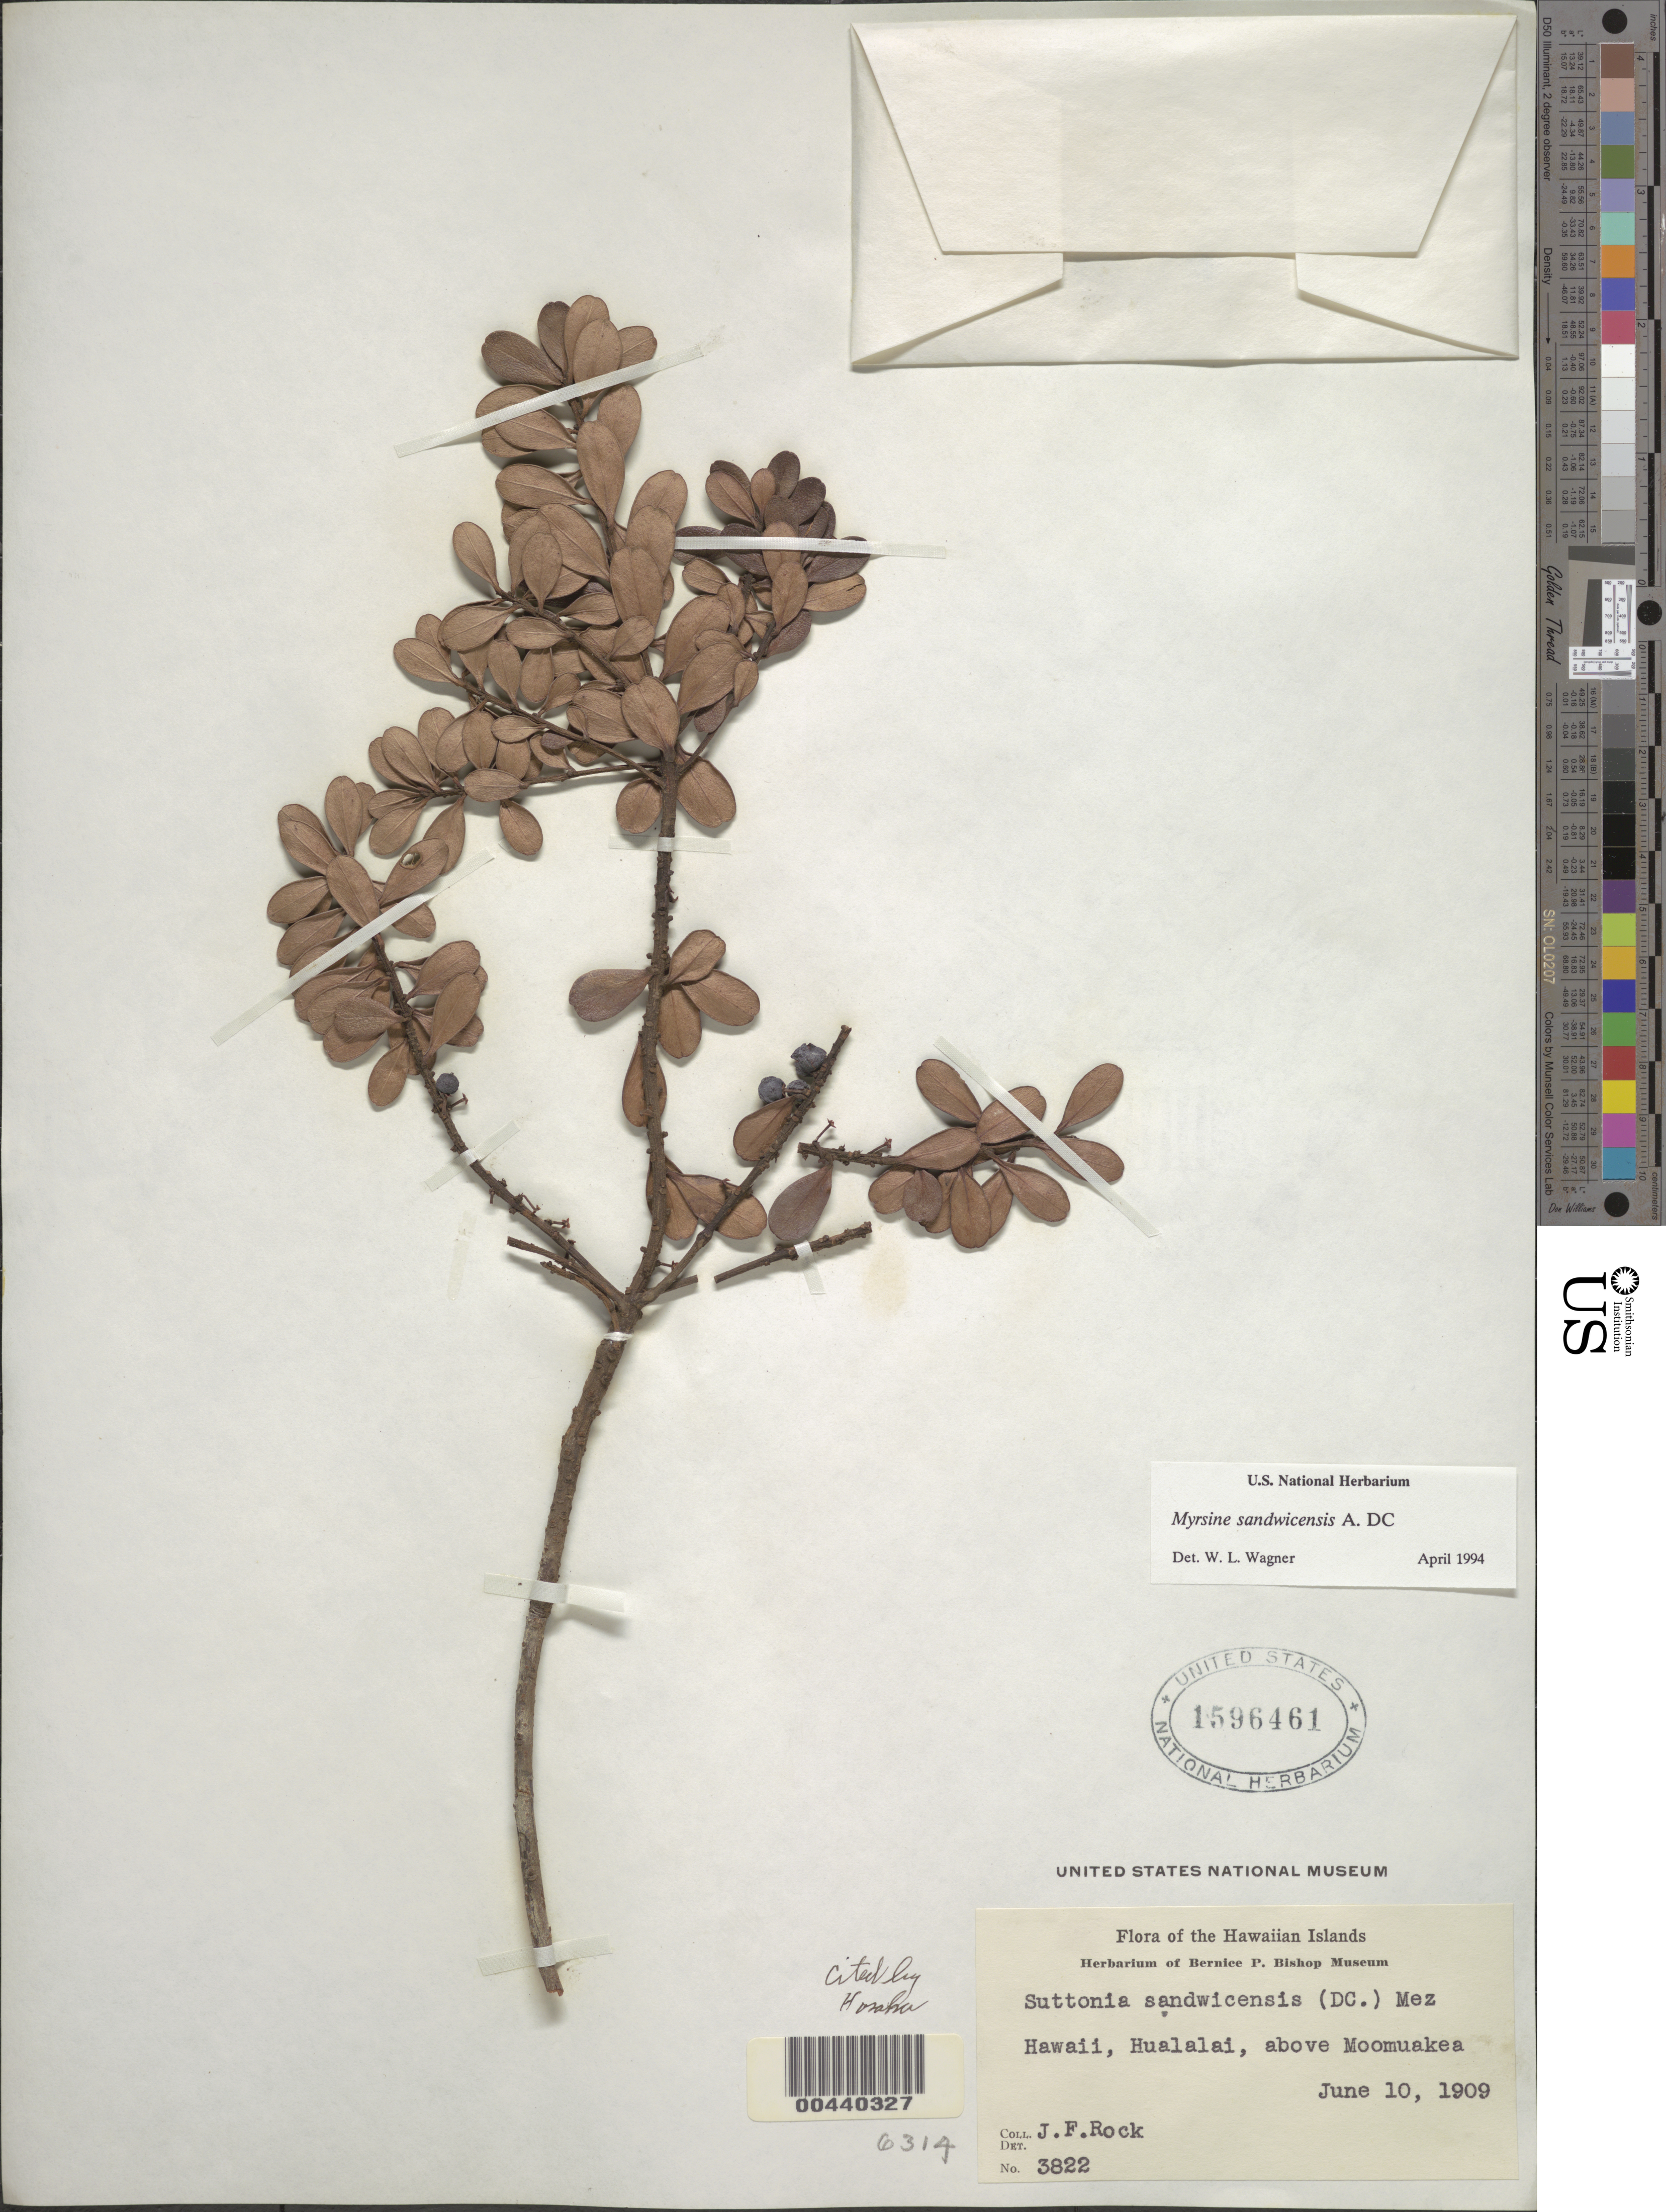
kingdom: Plantae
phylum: Tracheophyta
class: Magnoliopsida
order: Ericales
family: Primulaceae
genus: Myrsine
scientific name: Myrsine sandwicensis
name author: A. DC.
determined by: Wagner, W. L., (BOT), Smithsonian Institution - National Museum of Natural History (UNITED STATES)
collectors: J. F. Rock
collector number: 3822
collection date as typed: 10 Jun 1909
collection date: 1909-06-10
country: United States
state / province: Hawaii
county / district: Hawaii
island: Hawaii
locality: Hualalai, above Moomuakea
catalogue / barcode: US 1596461